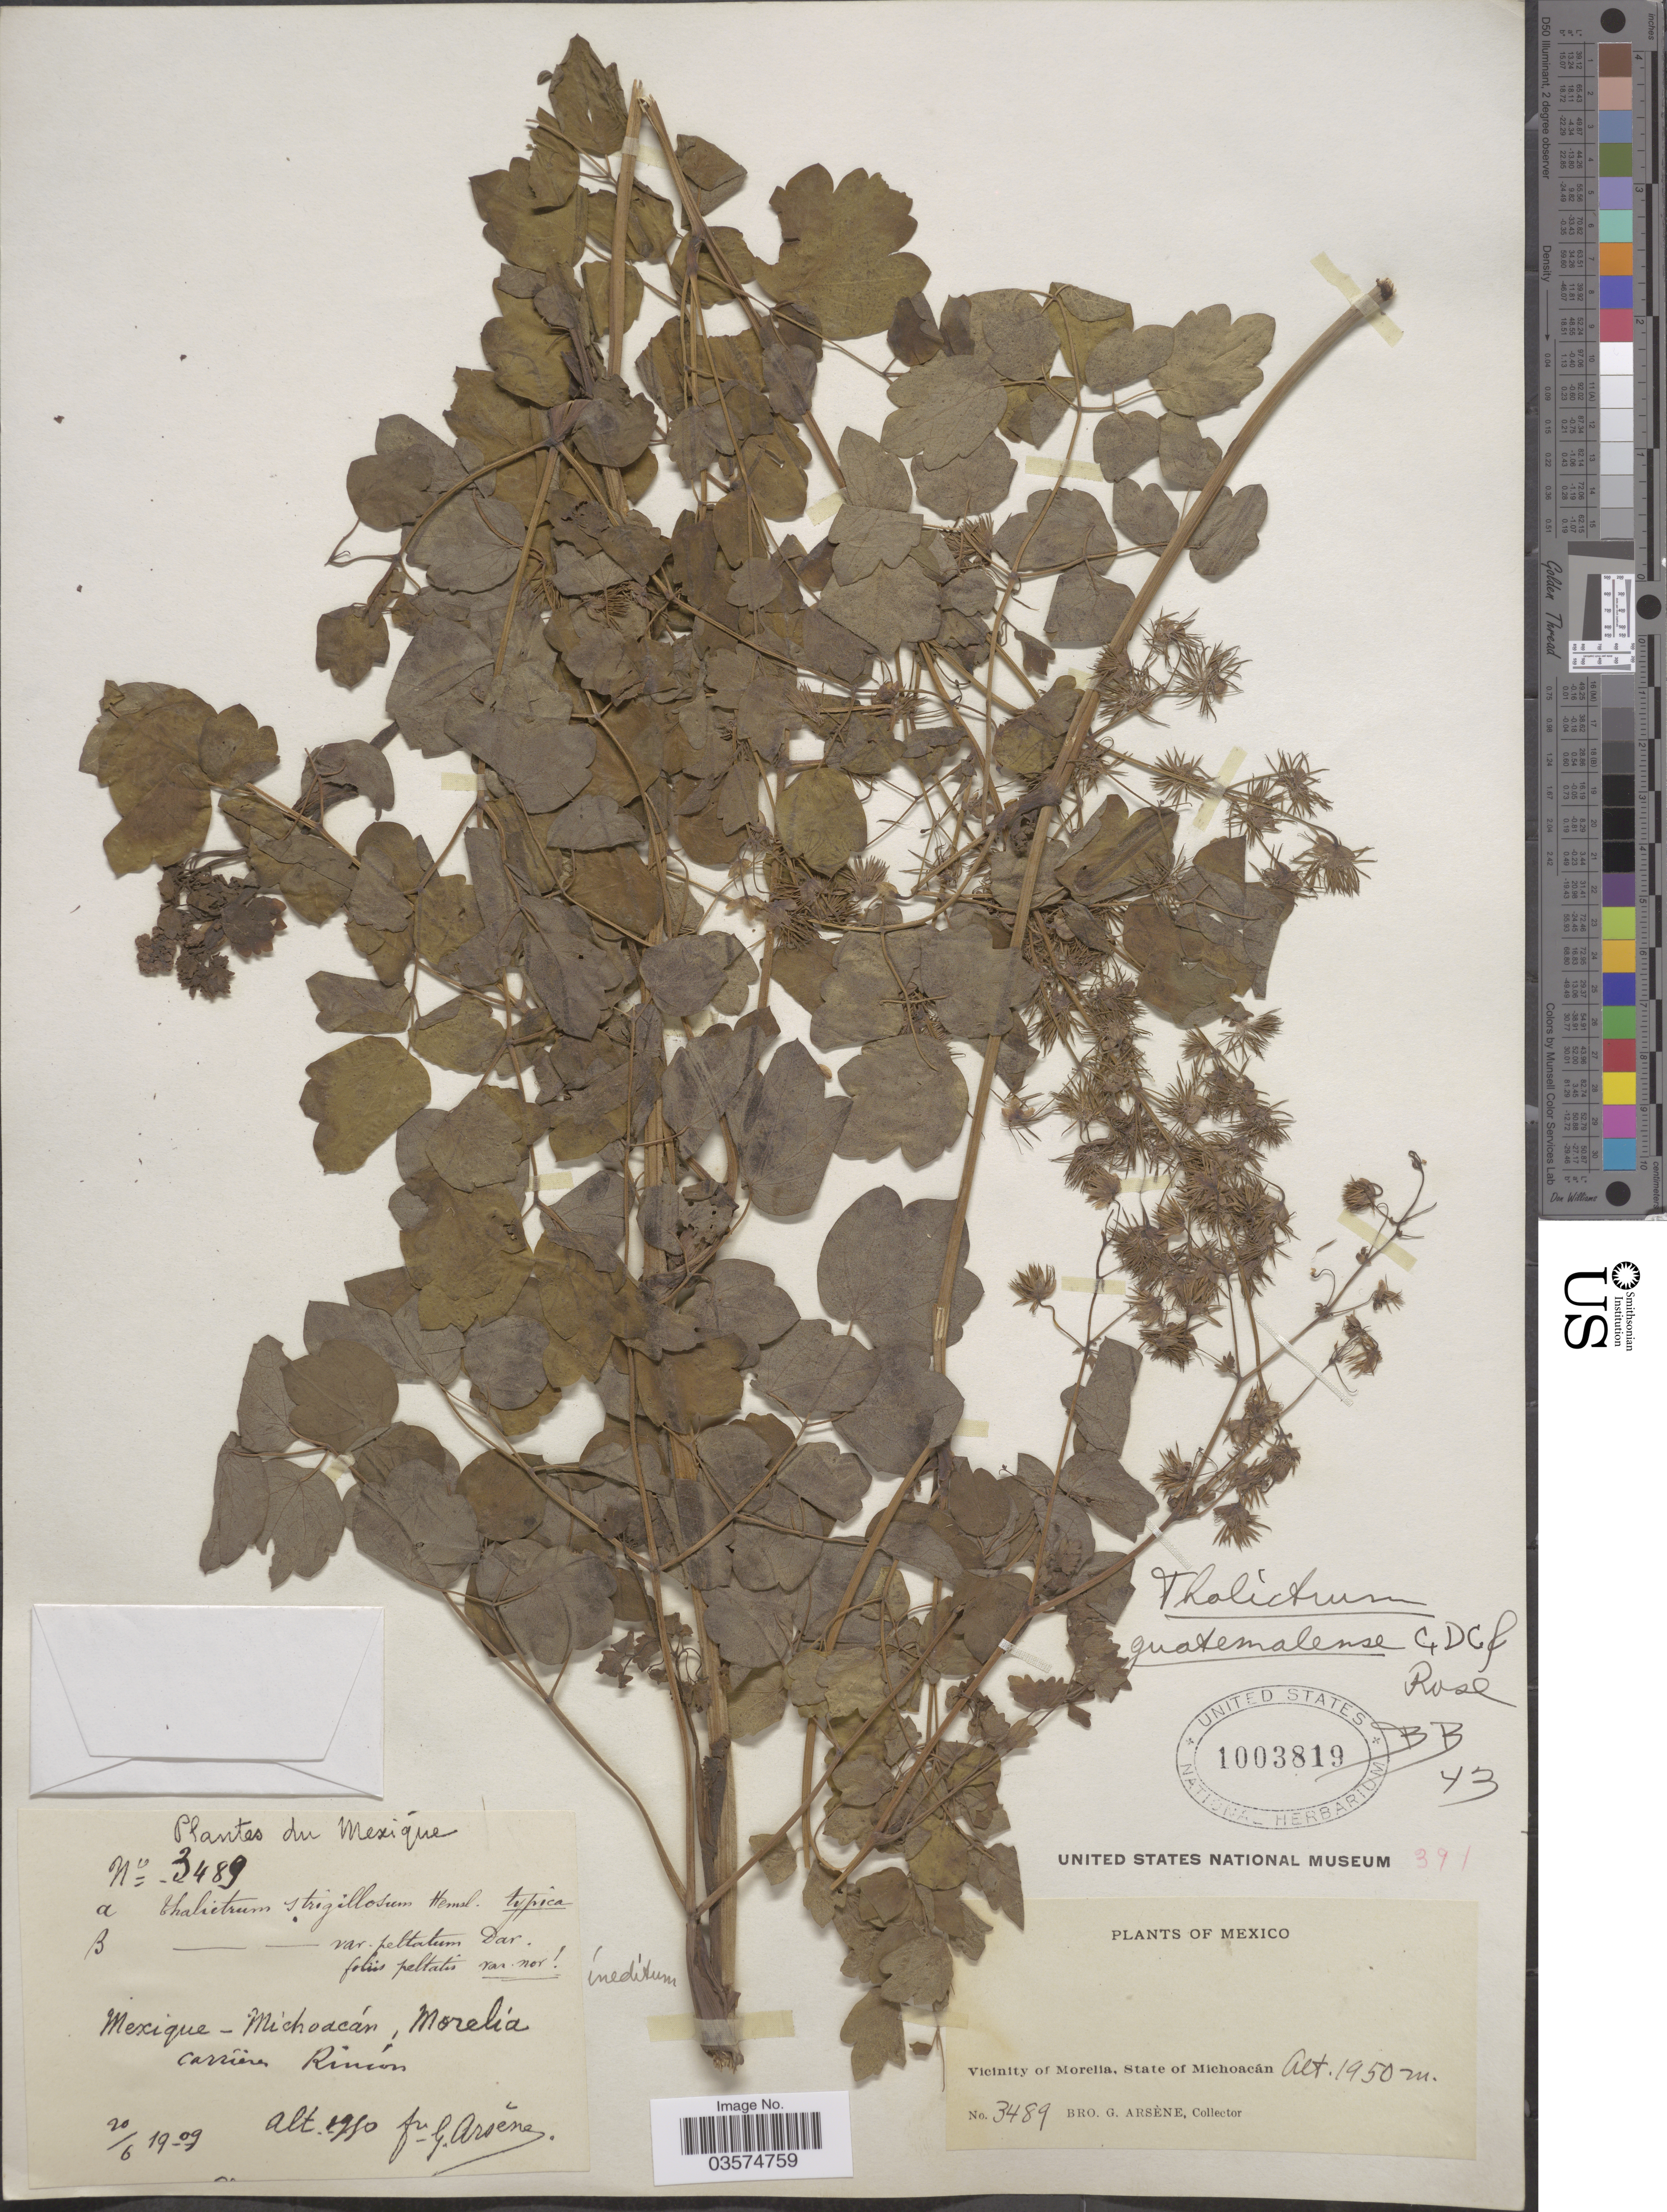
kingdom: Plantae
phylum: Tracheophyta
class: Magnoliopsida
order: Ranunculales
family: Ranunculaceae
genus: Thalictrum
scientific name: Thalictrum guatemalense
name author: C. DC. & Rose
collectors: Bro. G. Arsène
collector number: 3489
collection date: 1909-06-20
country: Mexico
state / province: Michoacán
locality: Mexique - Michoacán, Morelía. Carriére Rincón. Vicinity of Morelía.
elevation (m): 1950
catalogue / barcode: US 1003819